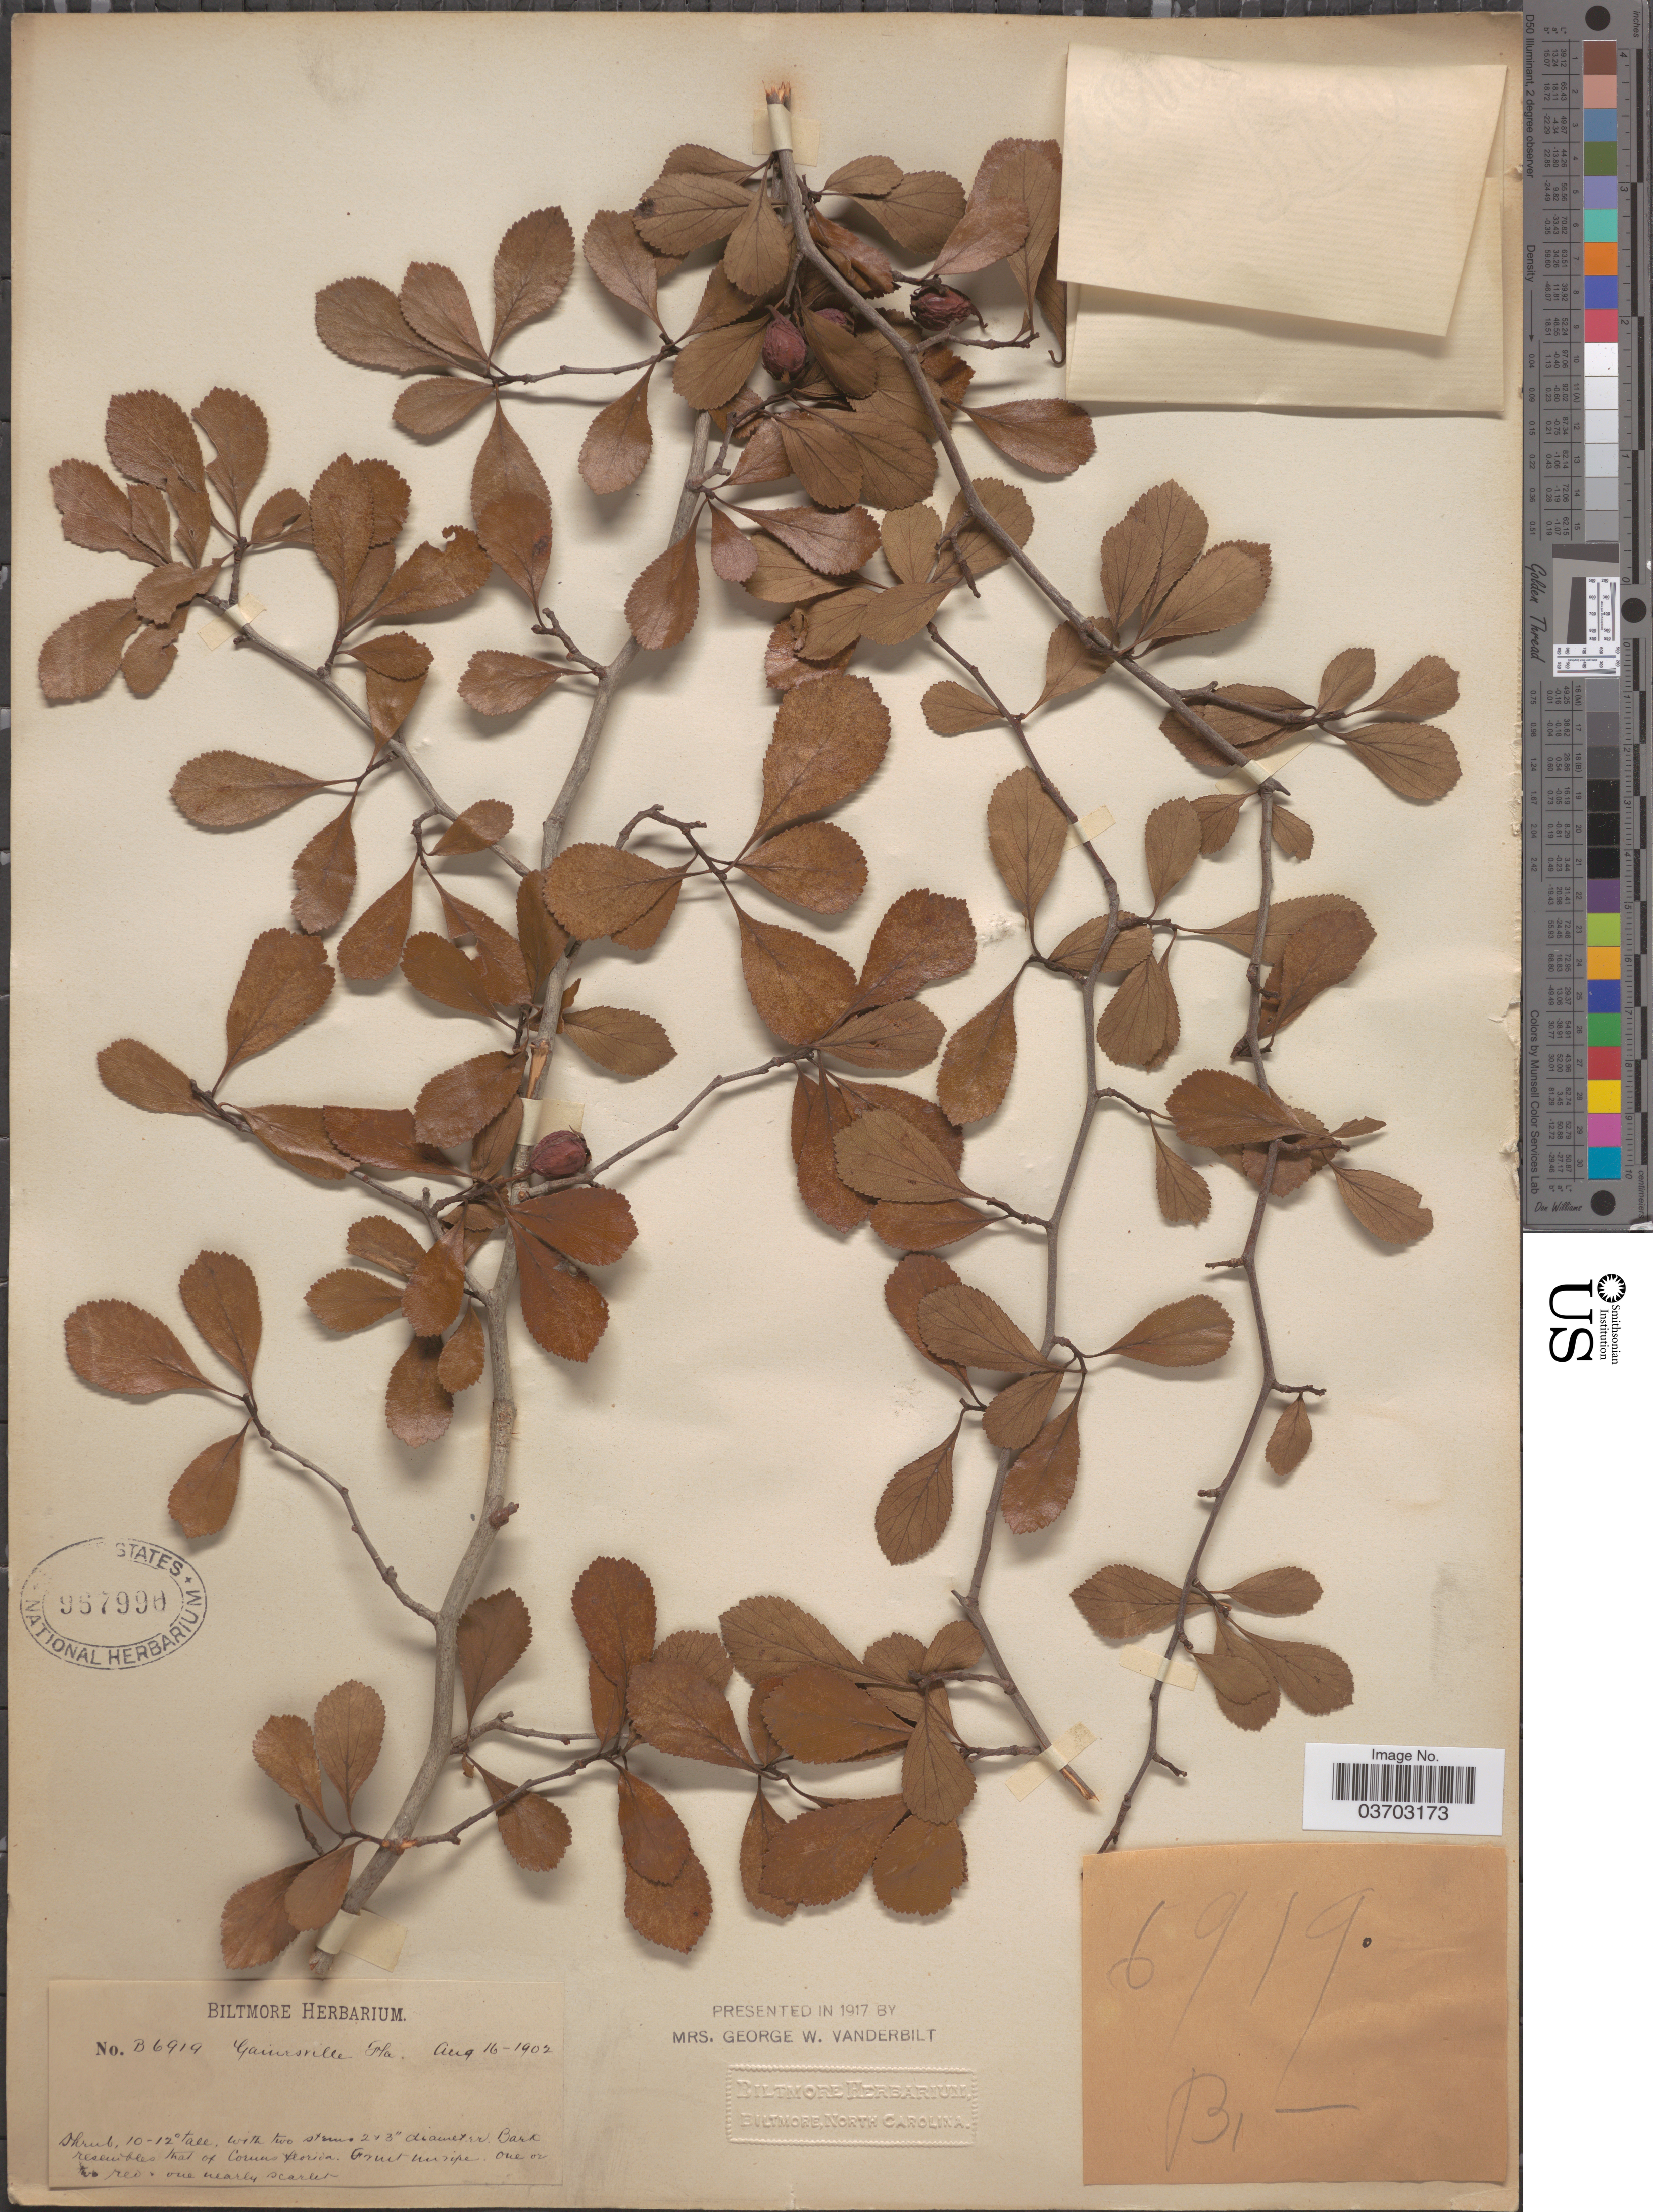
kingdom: Plantae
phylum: Tracheophyta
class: Magnoliopsida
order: Rosales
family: Rosaceae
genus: Crataegus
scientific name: Crataegus sp.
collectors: ex herb. Biltmore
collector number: B6919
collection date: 1902-08-16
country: United States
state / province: Florida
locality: Gainesville.